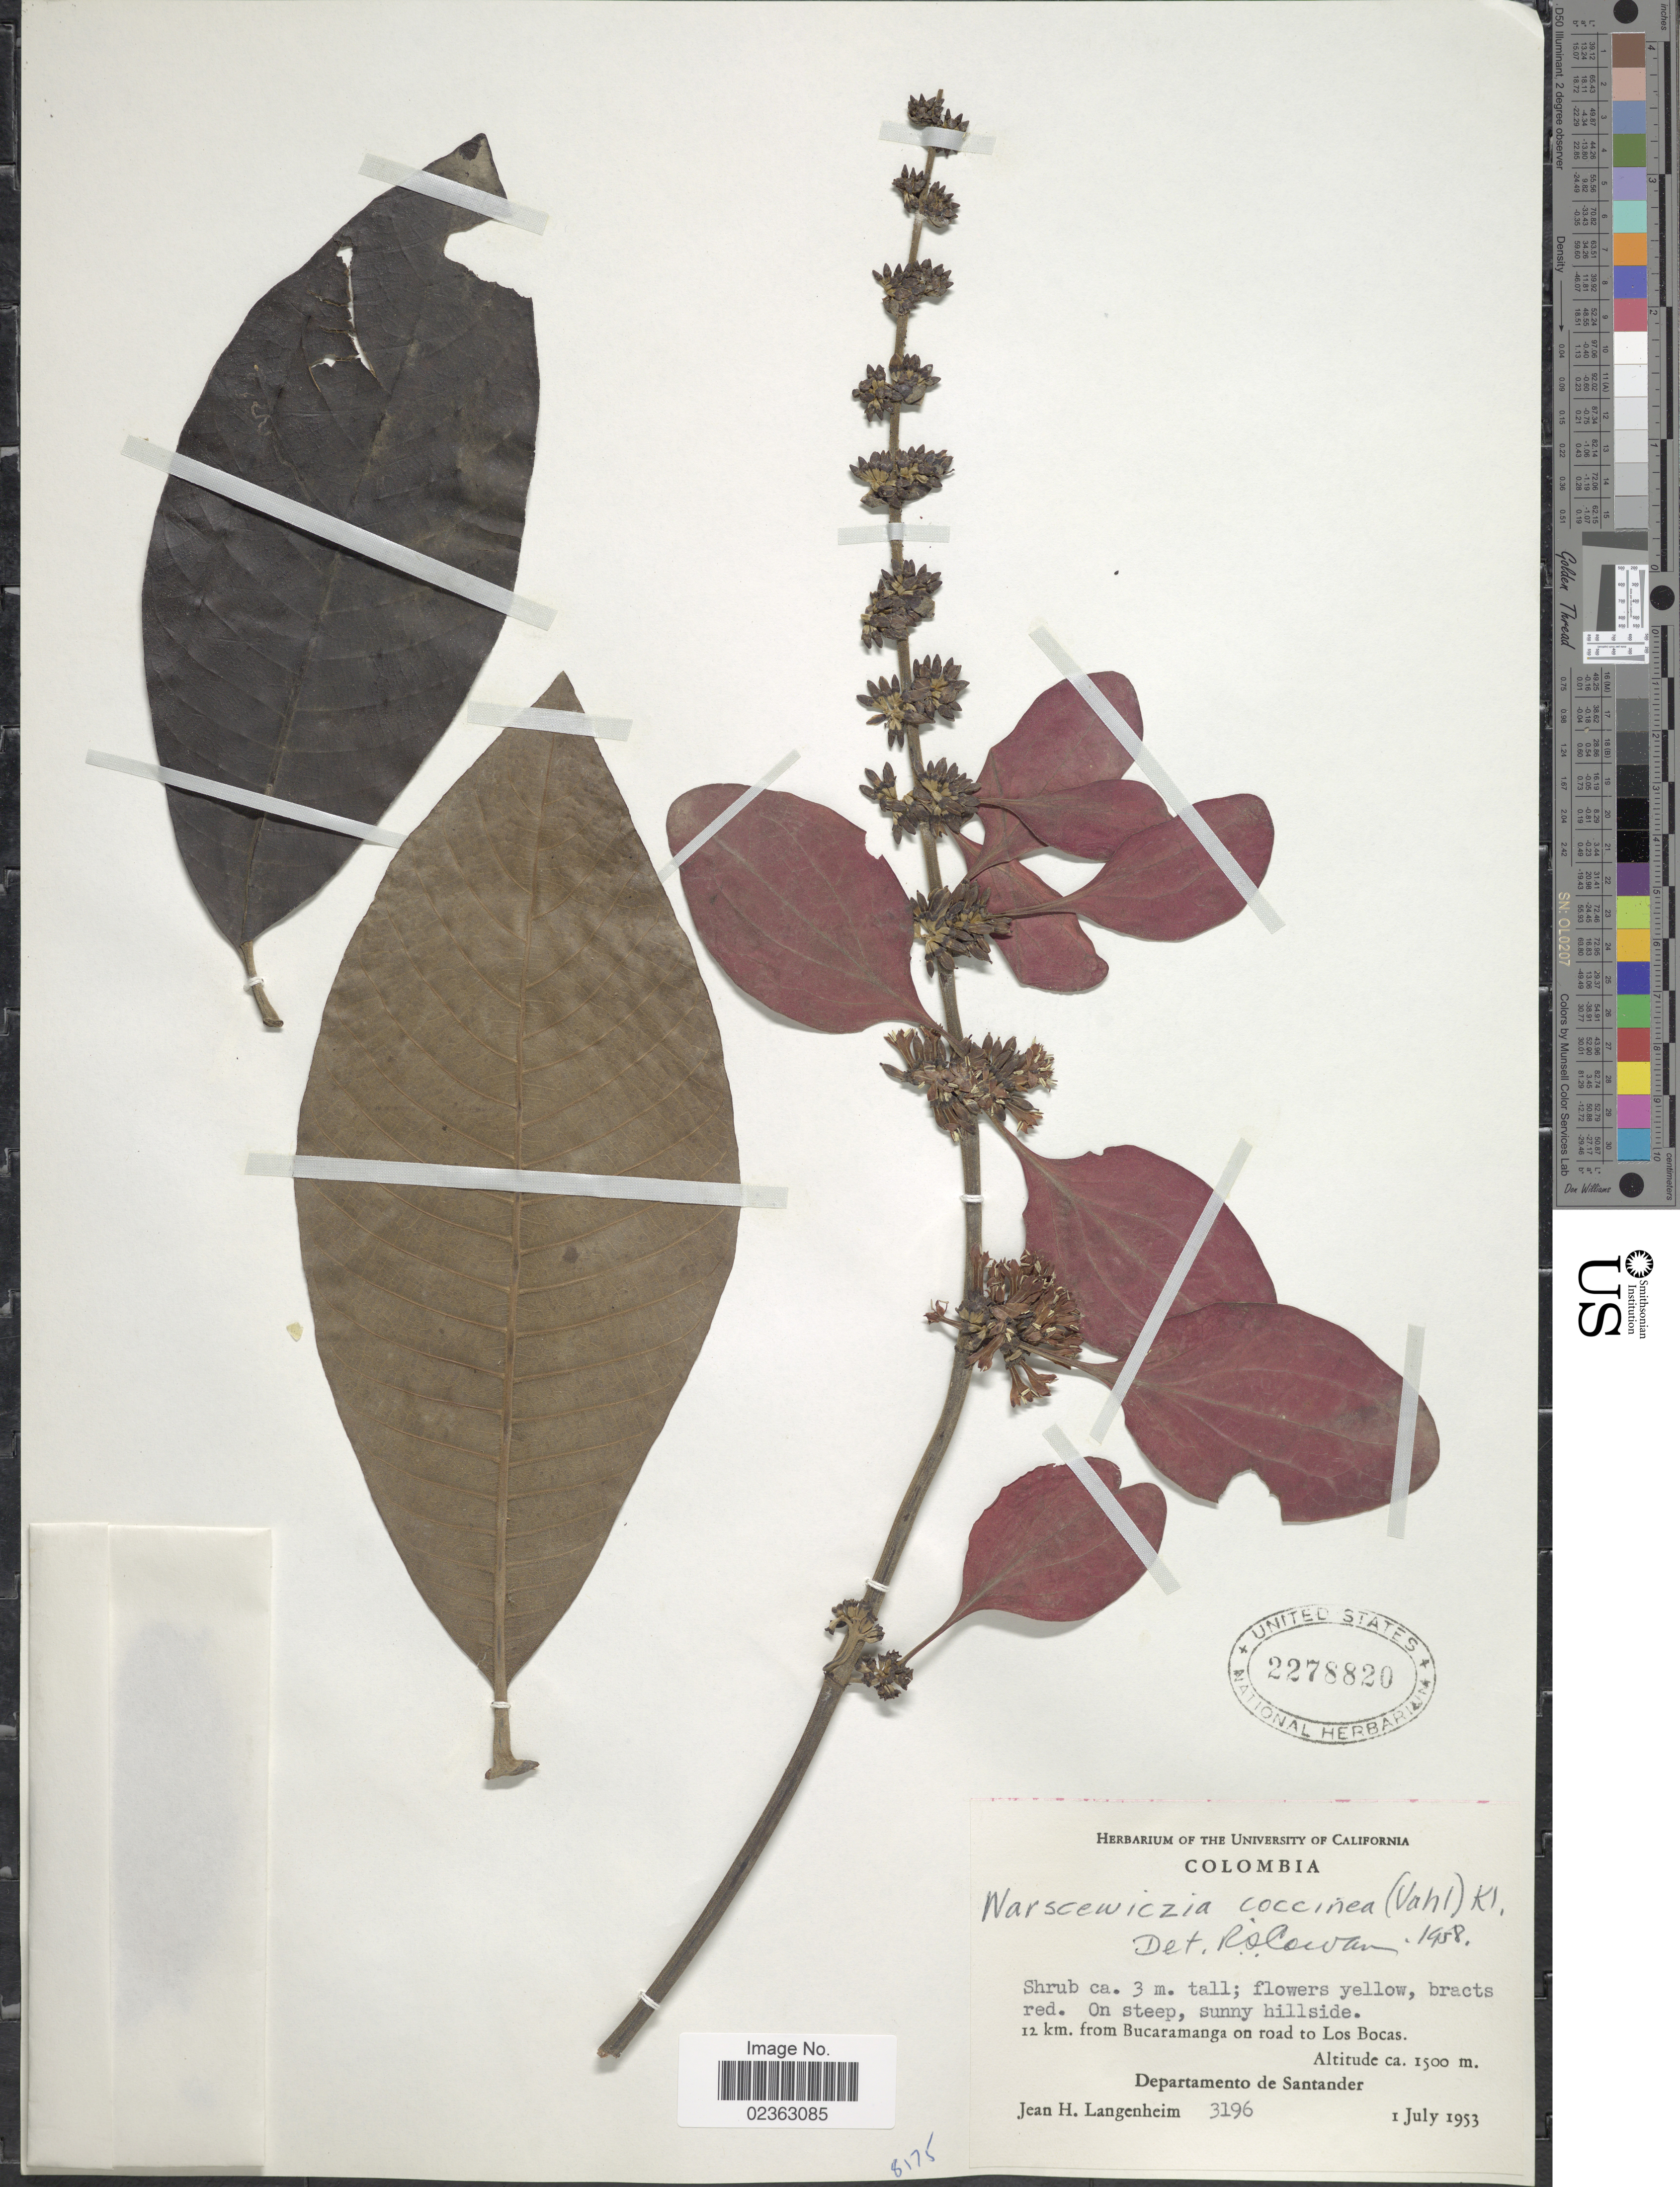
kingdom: Plantae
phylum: Tracheophyta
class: Magnoliopsida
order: Gentianales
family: Rubiaceae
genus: Warszewiczia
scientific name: Warszewiczia coccinea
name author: (Vahl) Klotzsch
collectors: J. H. Langenheim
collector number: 3196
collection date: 1953-07-01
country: Colombia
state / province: Santander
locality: On steep, sunny hillside, 12 km. from Bucaramanga on road to Los Bocas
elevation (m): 1500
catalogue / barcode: US 2278820